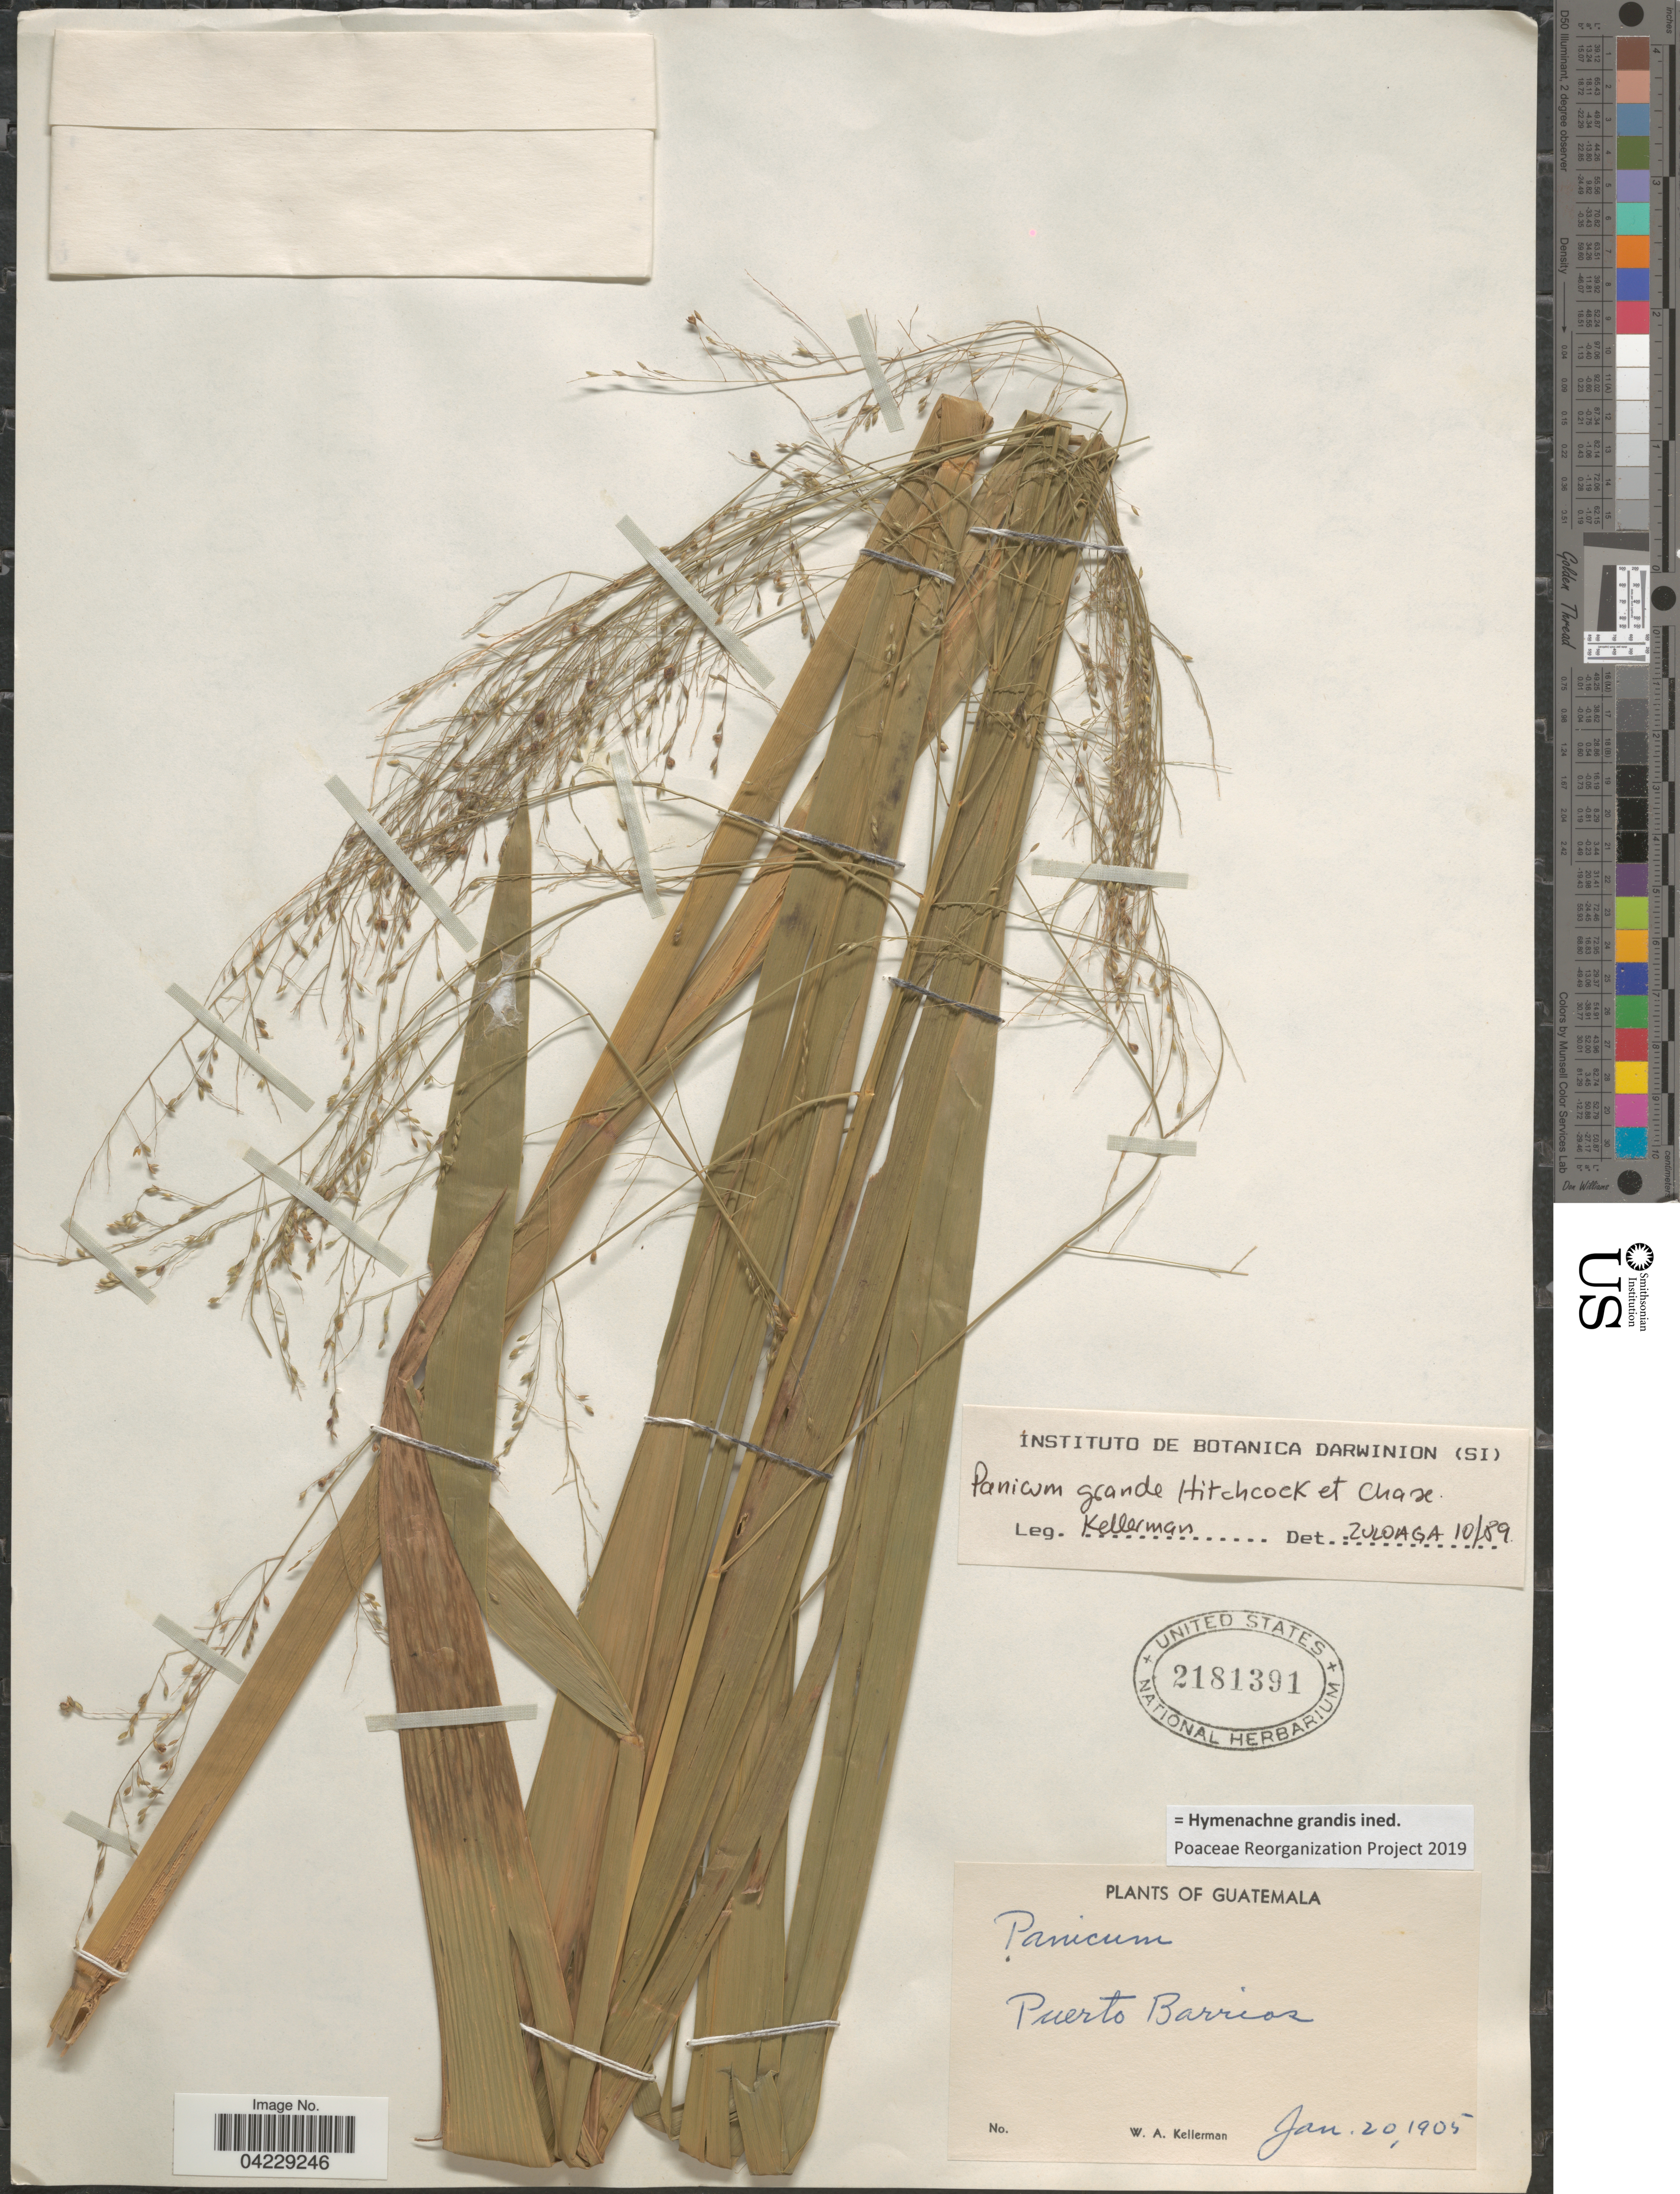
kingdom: Plantae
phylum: Tracheophyta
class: Liliopsida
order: Poales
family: Poaceae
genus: Hymenachne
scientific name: Hymenachne grandis ined. prp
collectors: W. Kellerman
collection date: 1905-01-20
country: Guatemala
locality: Puerto Barrios.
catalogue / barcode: US 2181391